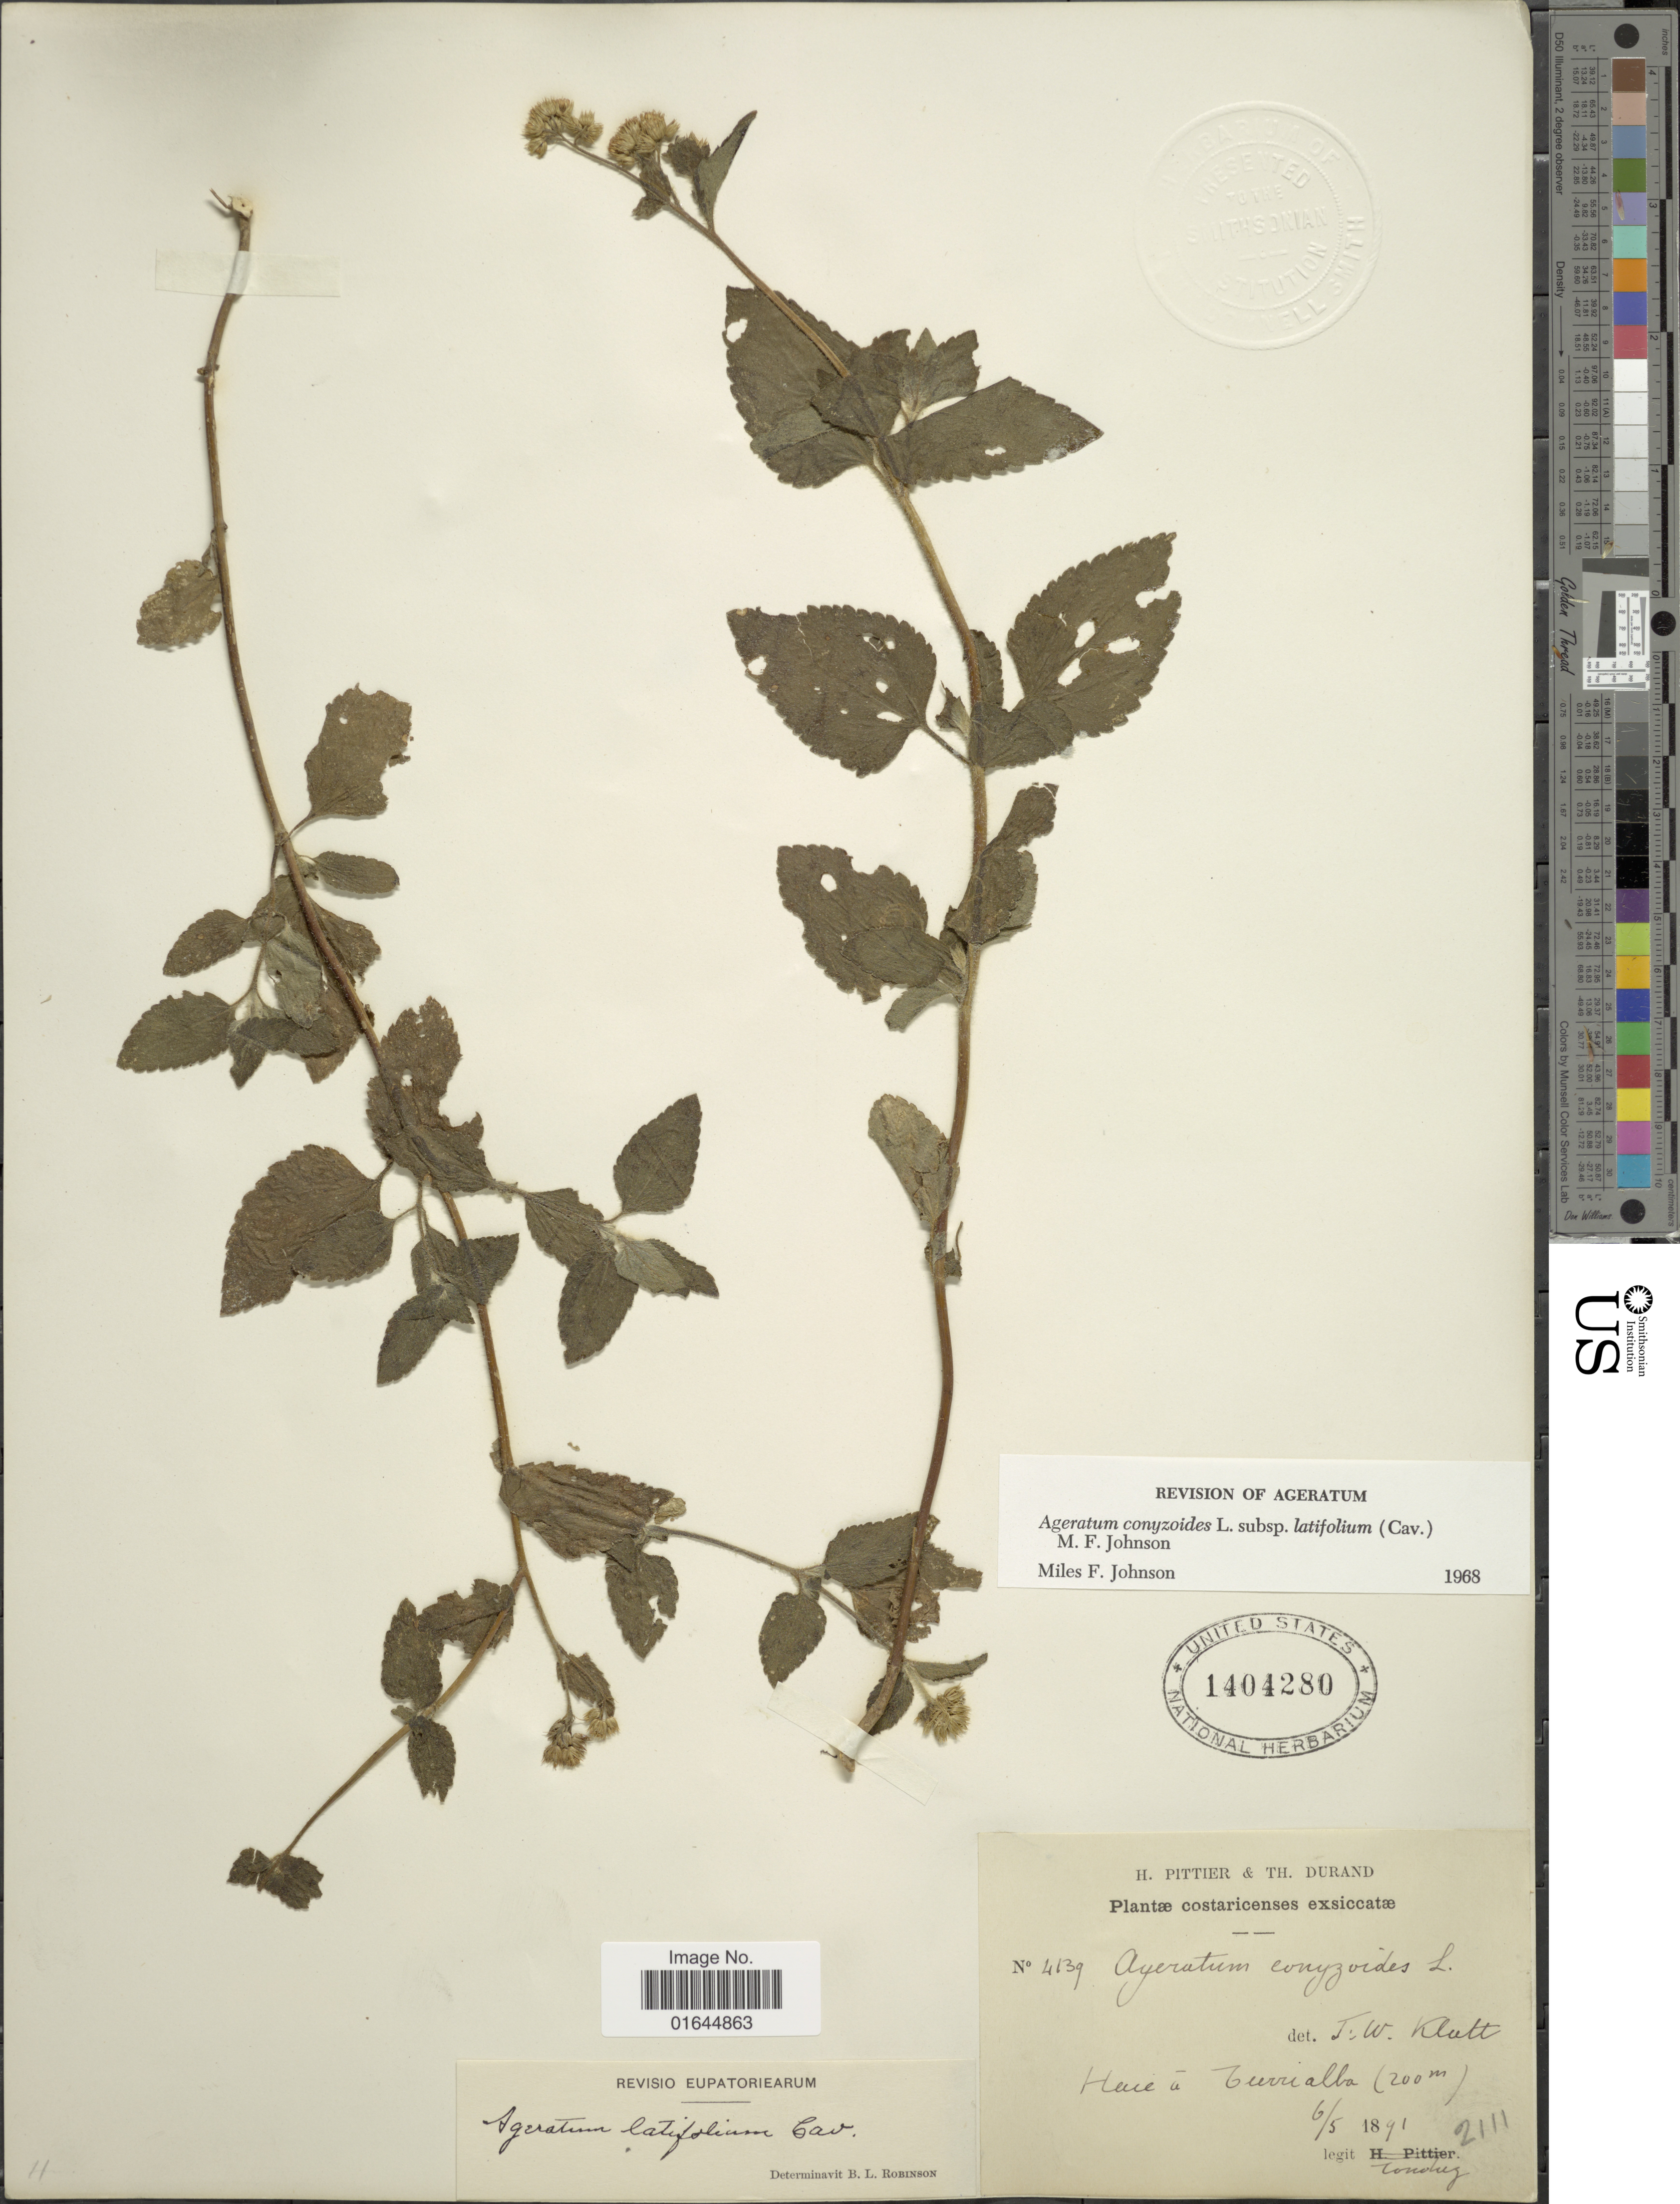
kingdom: Plantae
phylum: Tracheophyta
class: Magnoliopsida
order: Asterales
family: Asteraceae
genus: Ageratum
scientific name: Ageratum houstonianum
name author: Mill.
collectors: A. Tonduz, H. F. Pittier & T. Durand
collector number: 4139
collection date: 1891-05-06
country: Costa Rica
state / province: Cartago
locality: Turrialba.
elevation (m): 200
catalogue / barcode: US 1404280